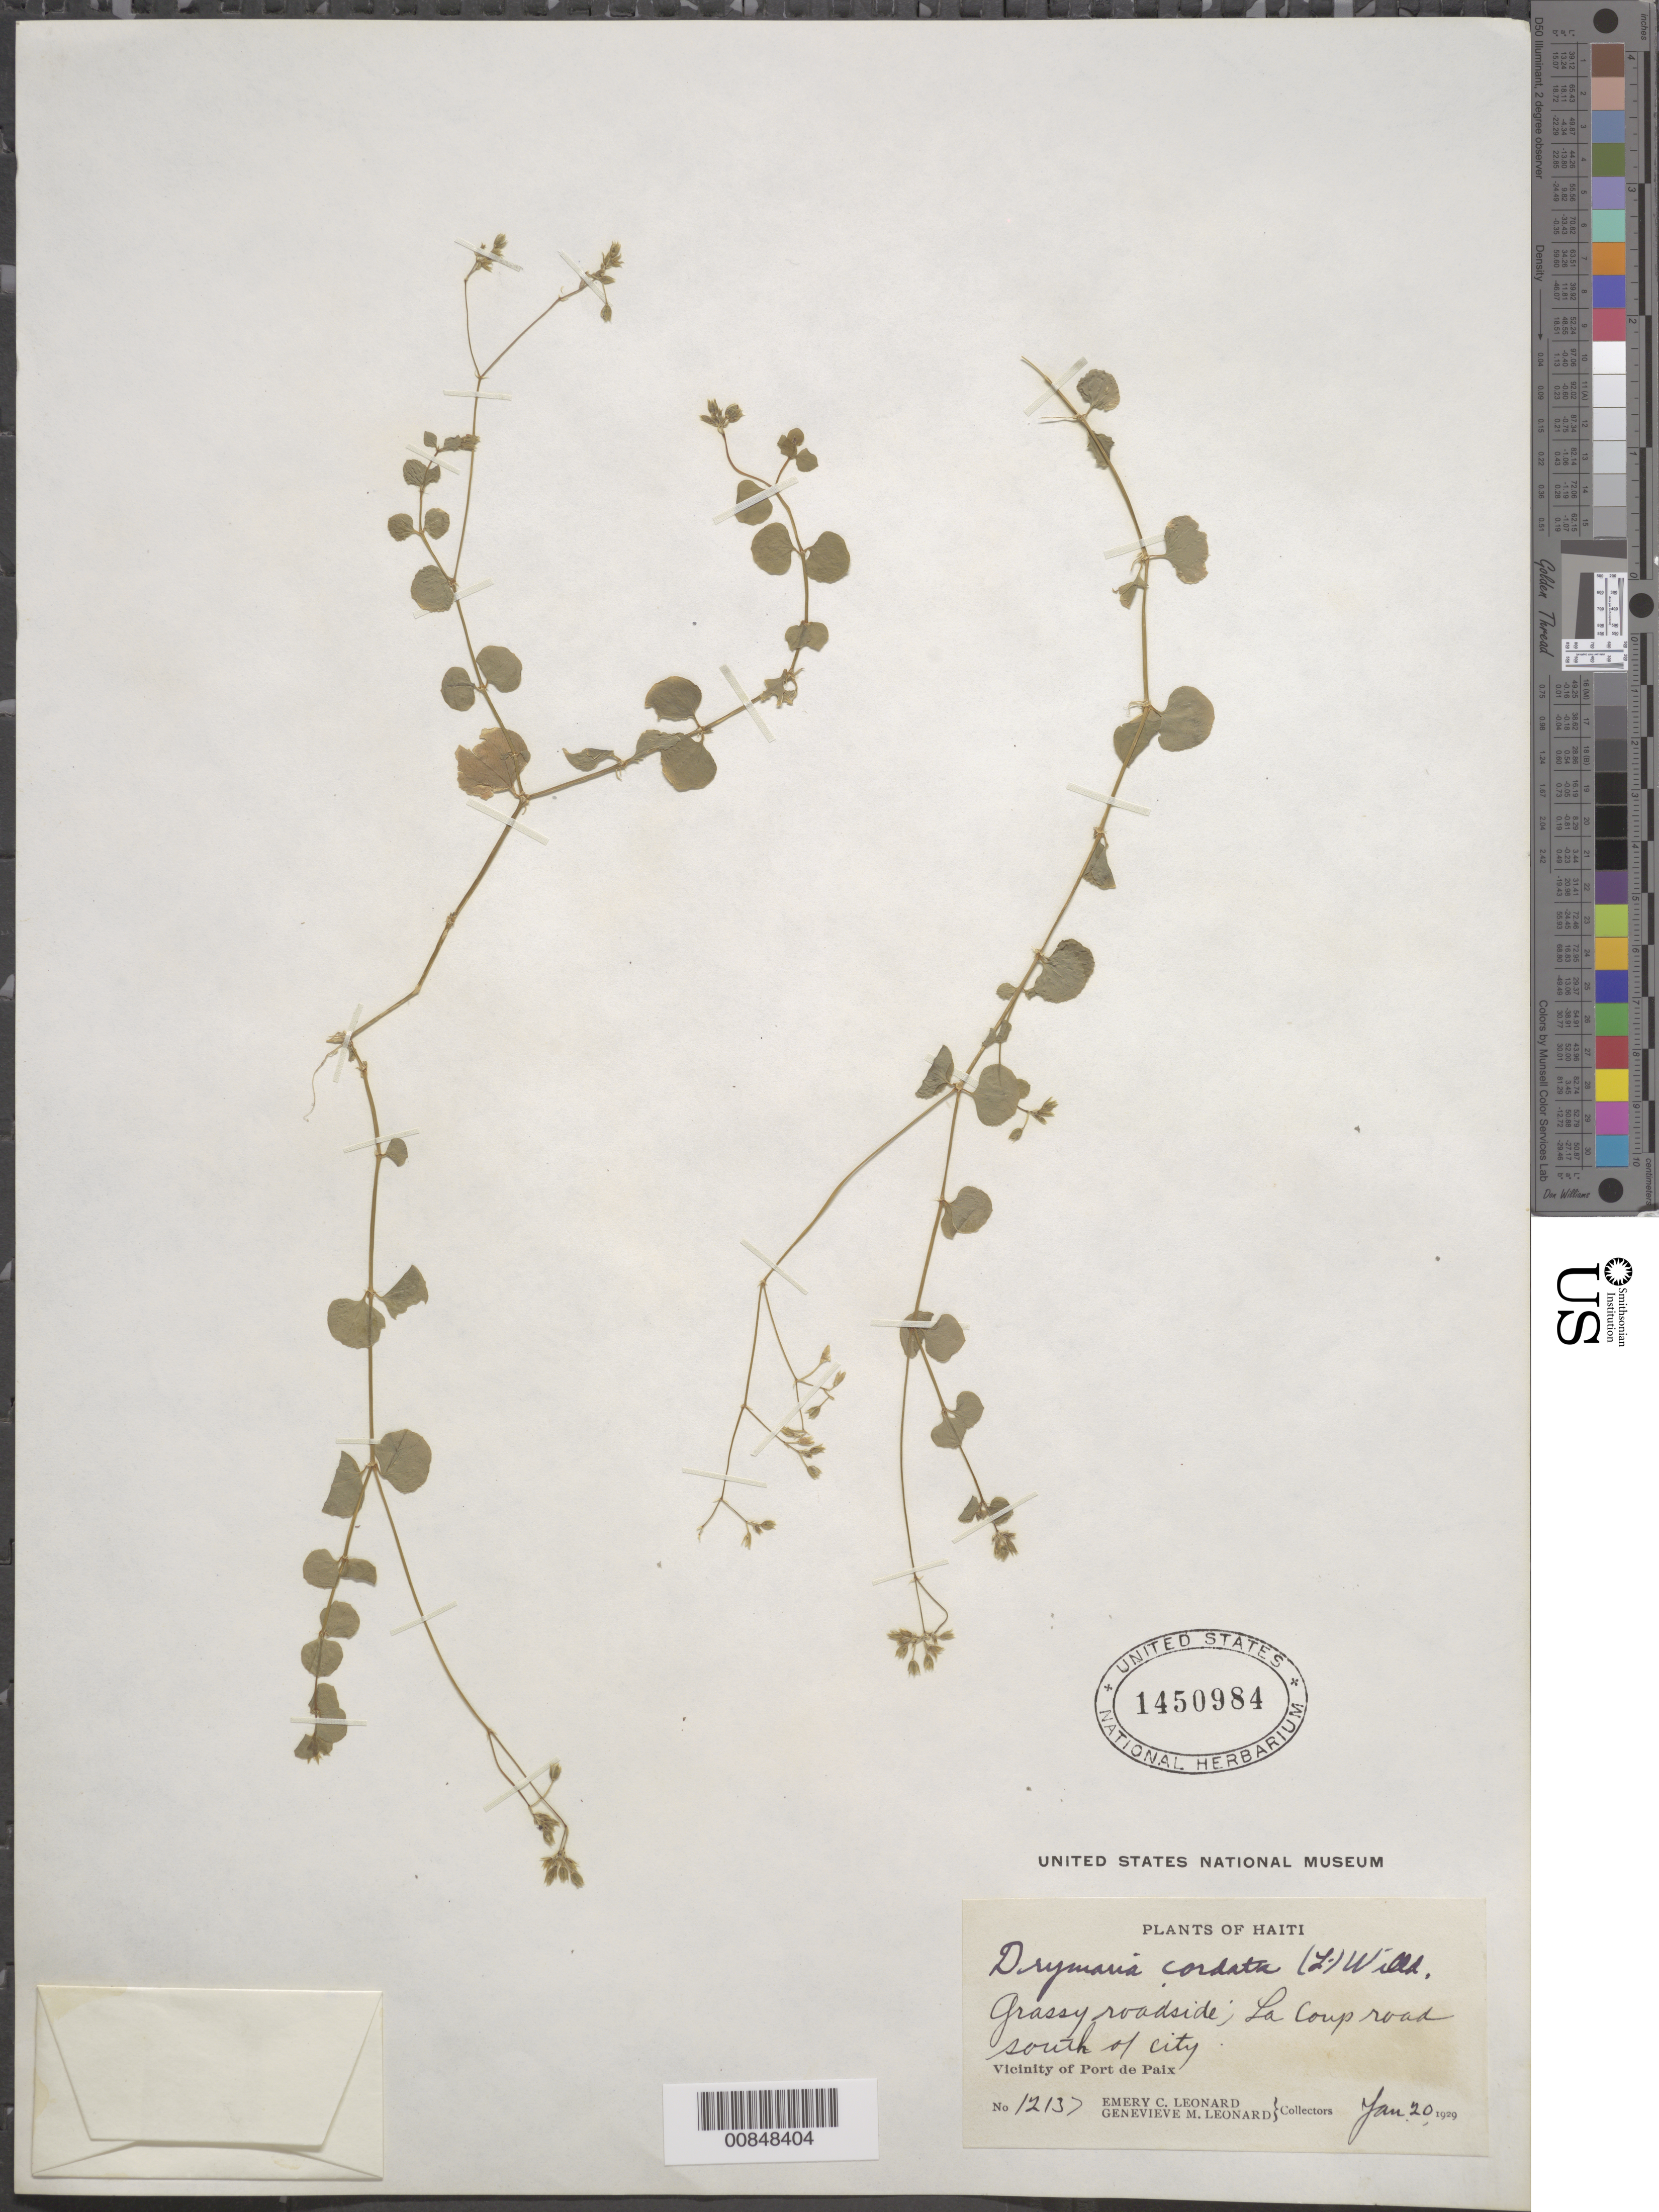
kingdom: Plantae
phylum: Tracheophyta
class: Magnoliopsida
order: Caryophyllales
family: Caryophyllaceae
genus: Drymaria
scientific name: Drymaria cordata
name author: (L.) Willd. ex Schult.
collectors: E. C. Leonard & G. M. Leonard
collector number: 12137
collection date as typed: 20 Jan 1929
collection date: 1929-01-20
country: Haiti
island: Hispaniola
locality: Vicinity of Port de Paix. La Coup Road south of city.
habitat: Grassy roadside.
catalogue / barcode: US 1450984